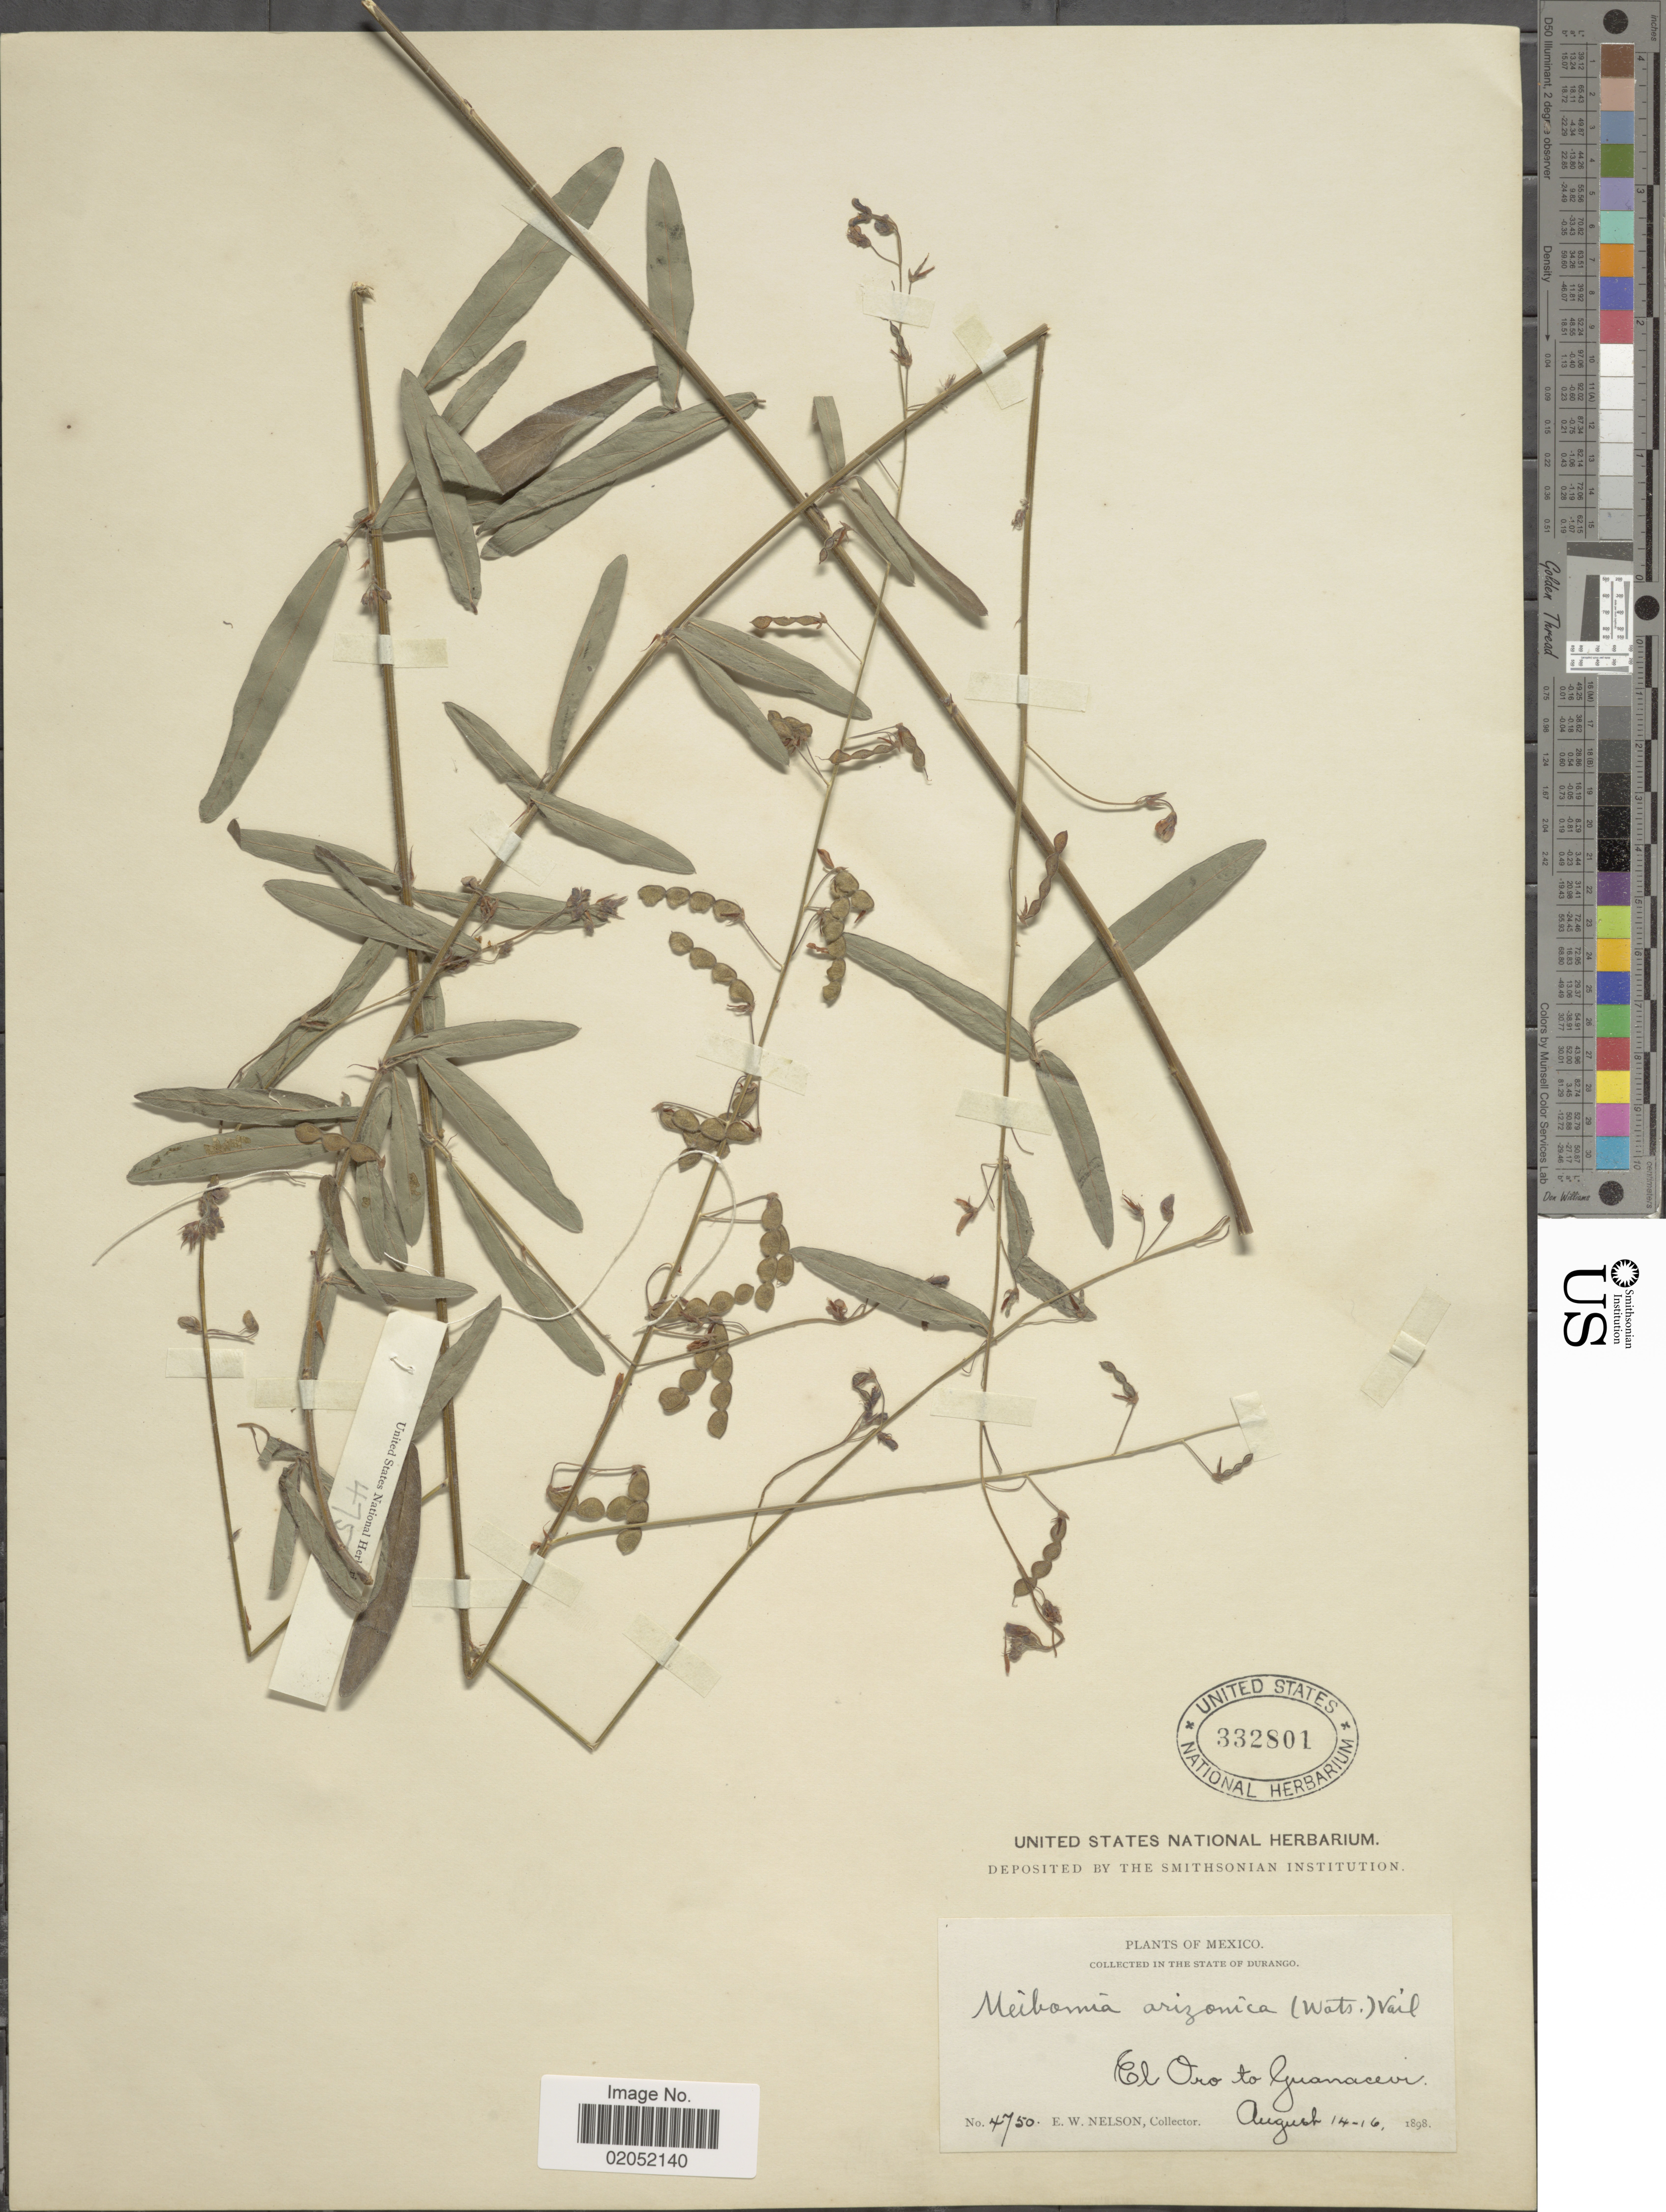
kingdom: Plantae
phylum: Tracheophyta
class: Magnoliopsida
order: Fabales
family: Fabaceae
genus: Desmodium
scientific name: Desmodium arizonicum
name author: S. Watson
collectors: E. W. Nelson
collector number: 4750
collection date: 1898-08-14/1898-08-16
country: Mexico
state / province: Durango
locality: El Oro to Guanacevi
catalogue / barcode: US 332801